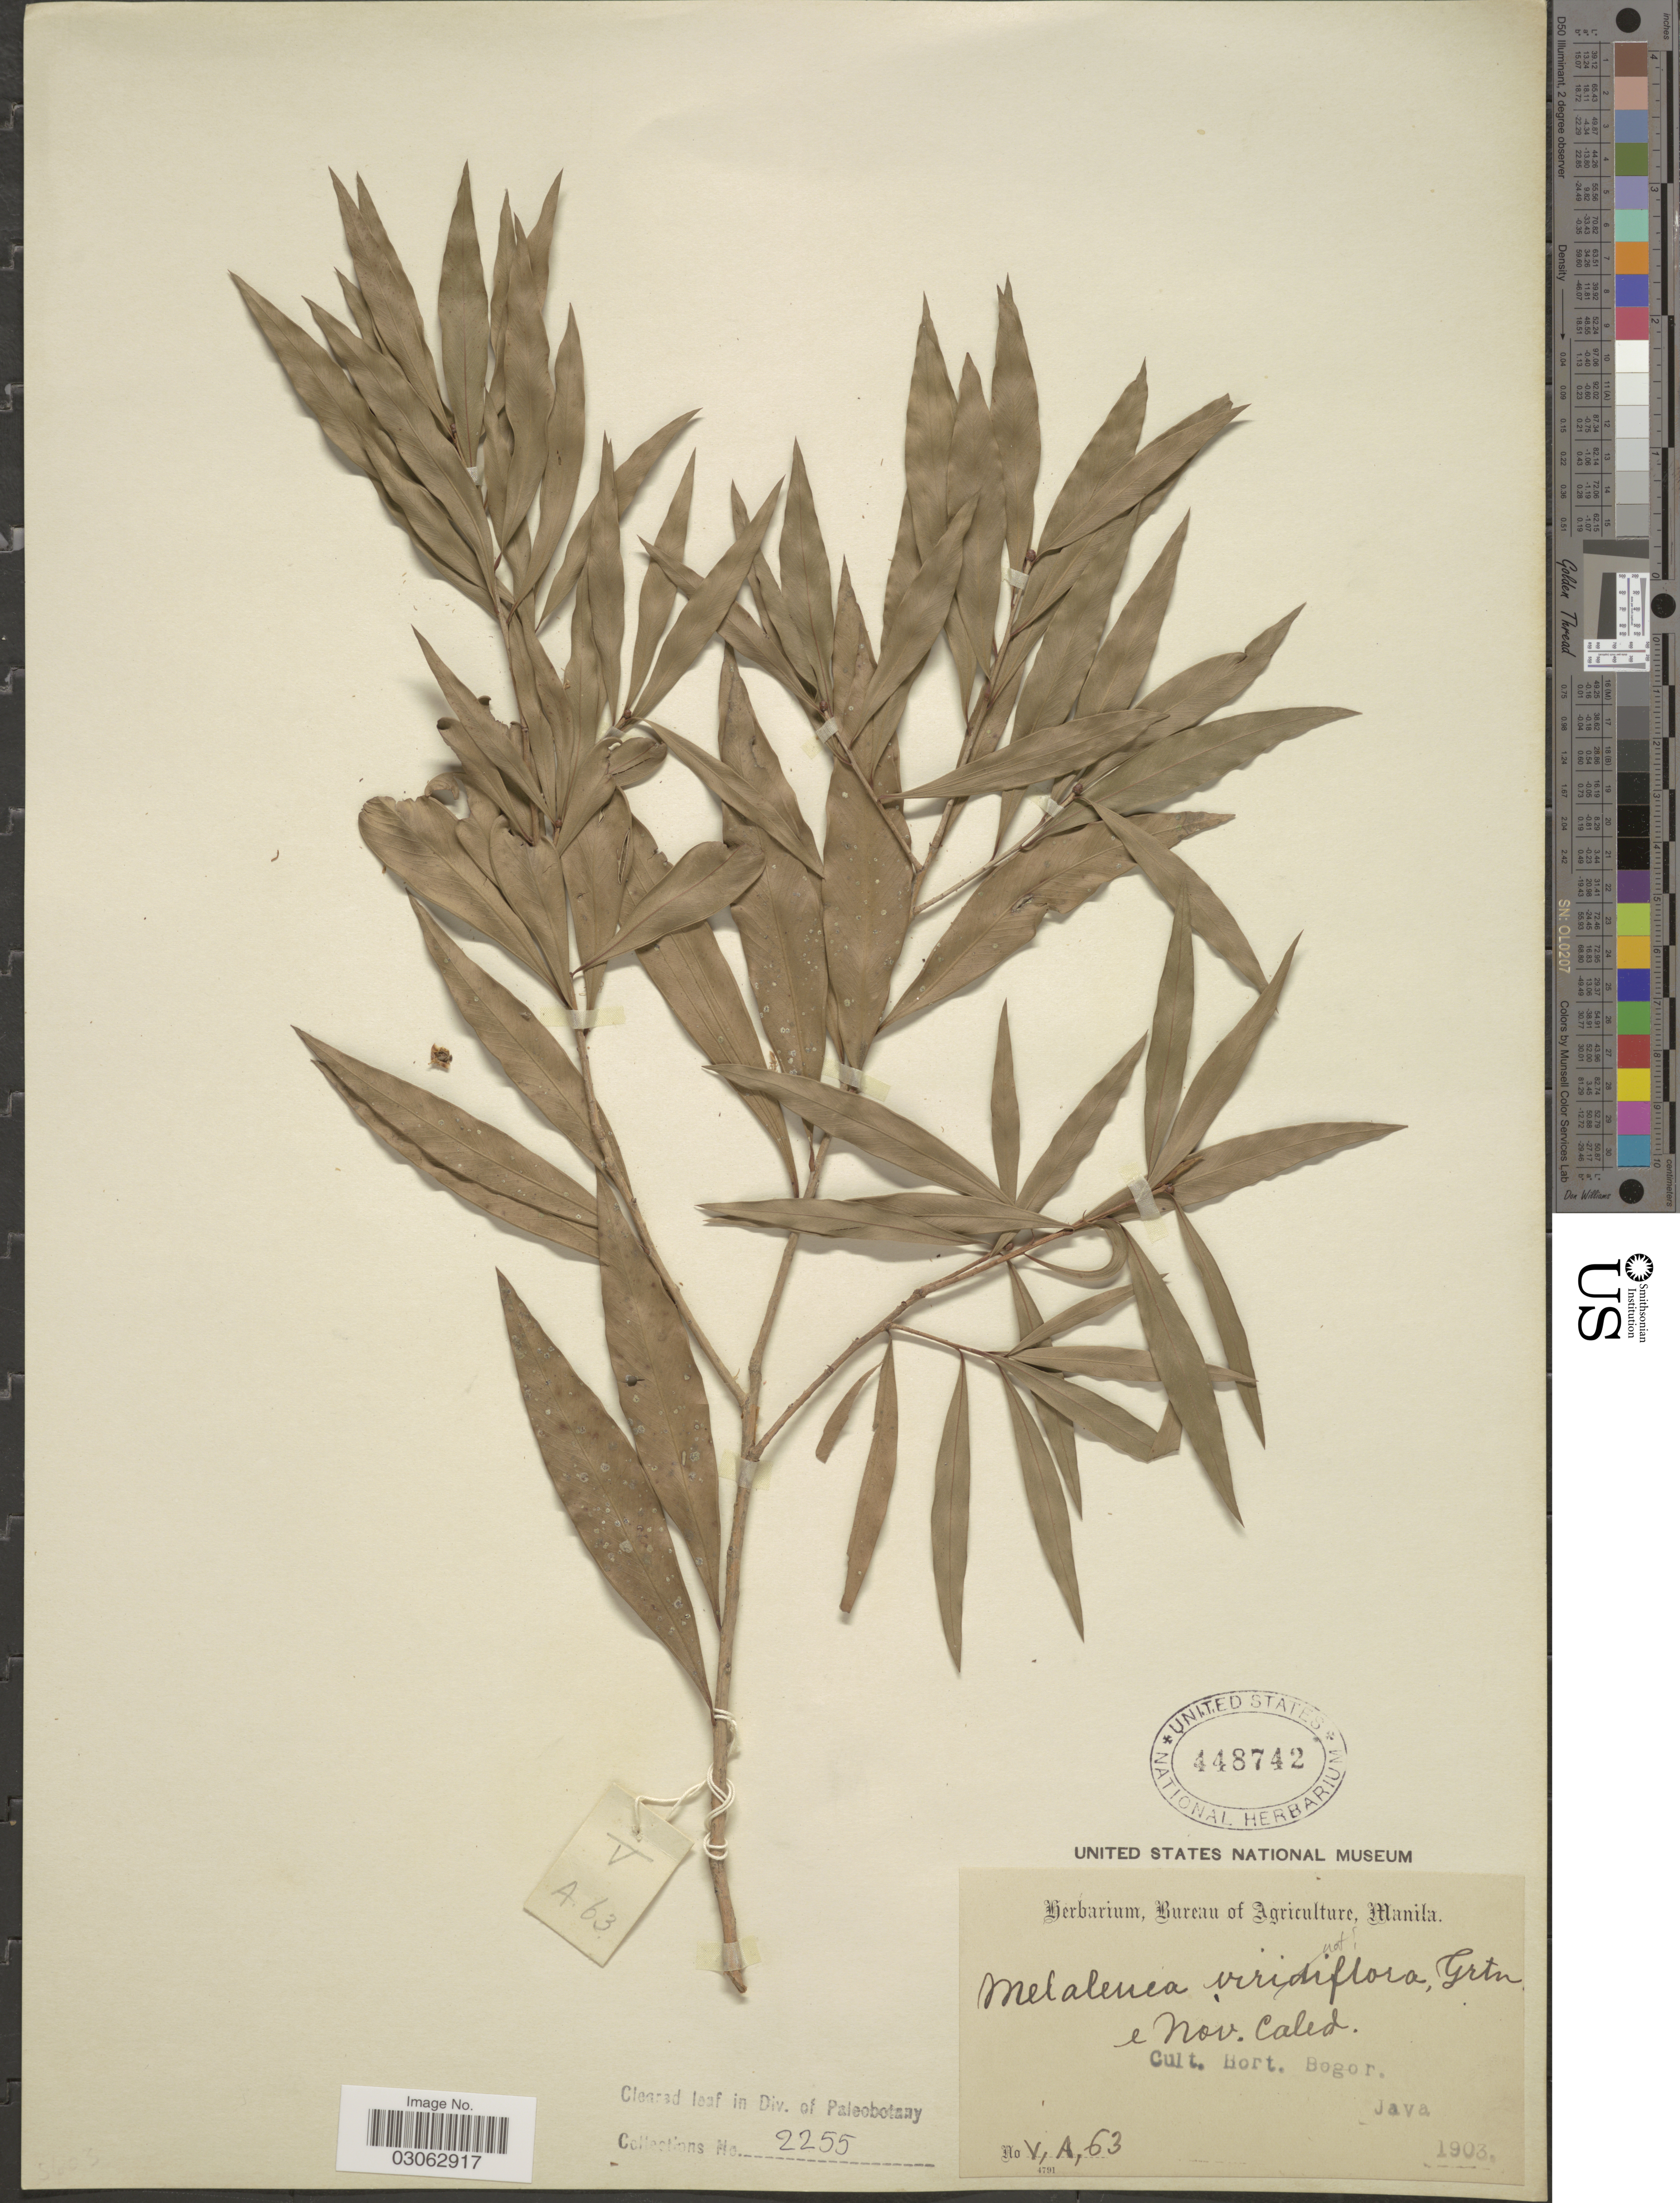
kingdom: Plantae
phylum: Tracheophyta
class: Magnoliopsida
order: Myrtales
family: Myrtaceae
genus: Melaleuca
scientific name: Melaleuca quinquenervia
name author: (Cav.) S.T. Blake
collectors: Ex herb. Bureau of Agriculture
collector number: V, A, 63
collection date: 1903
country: Indonesia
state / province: Java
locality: Cult. Hort. Bogor.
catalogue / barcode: US 448742